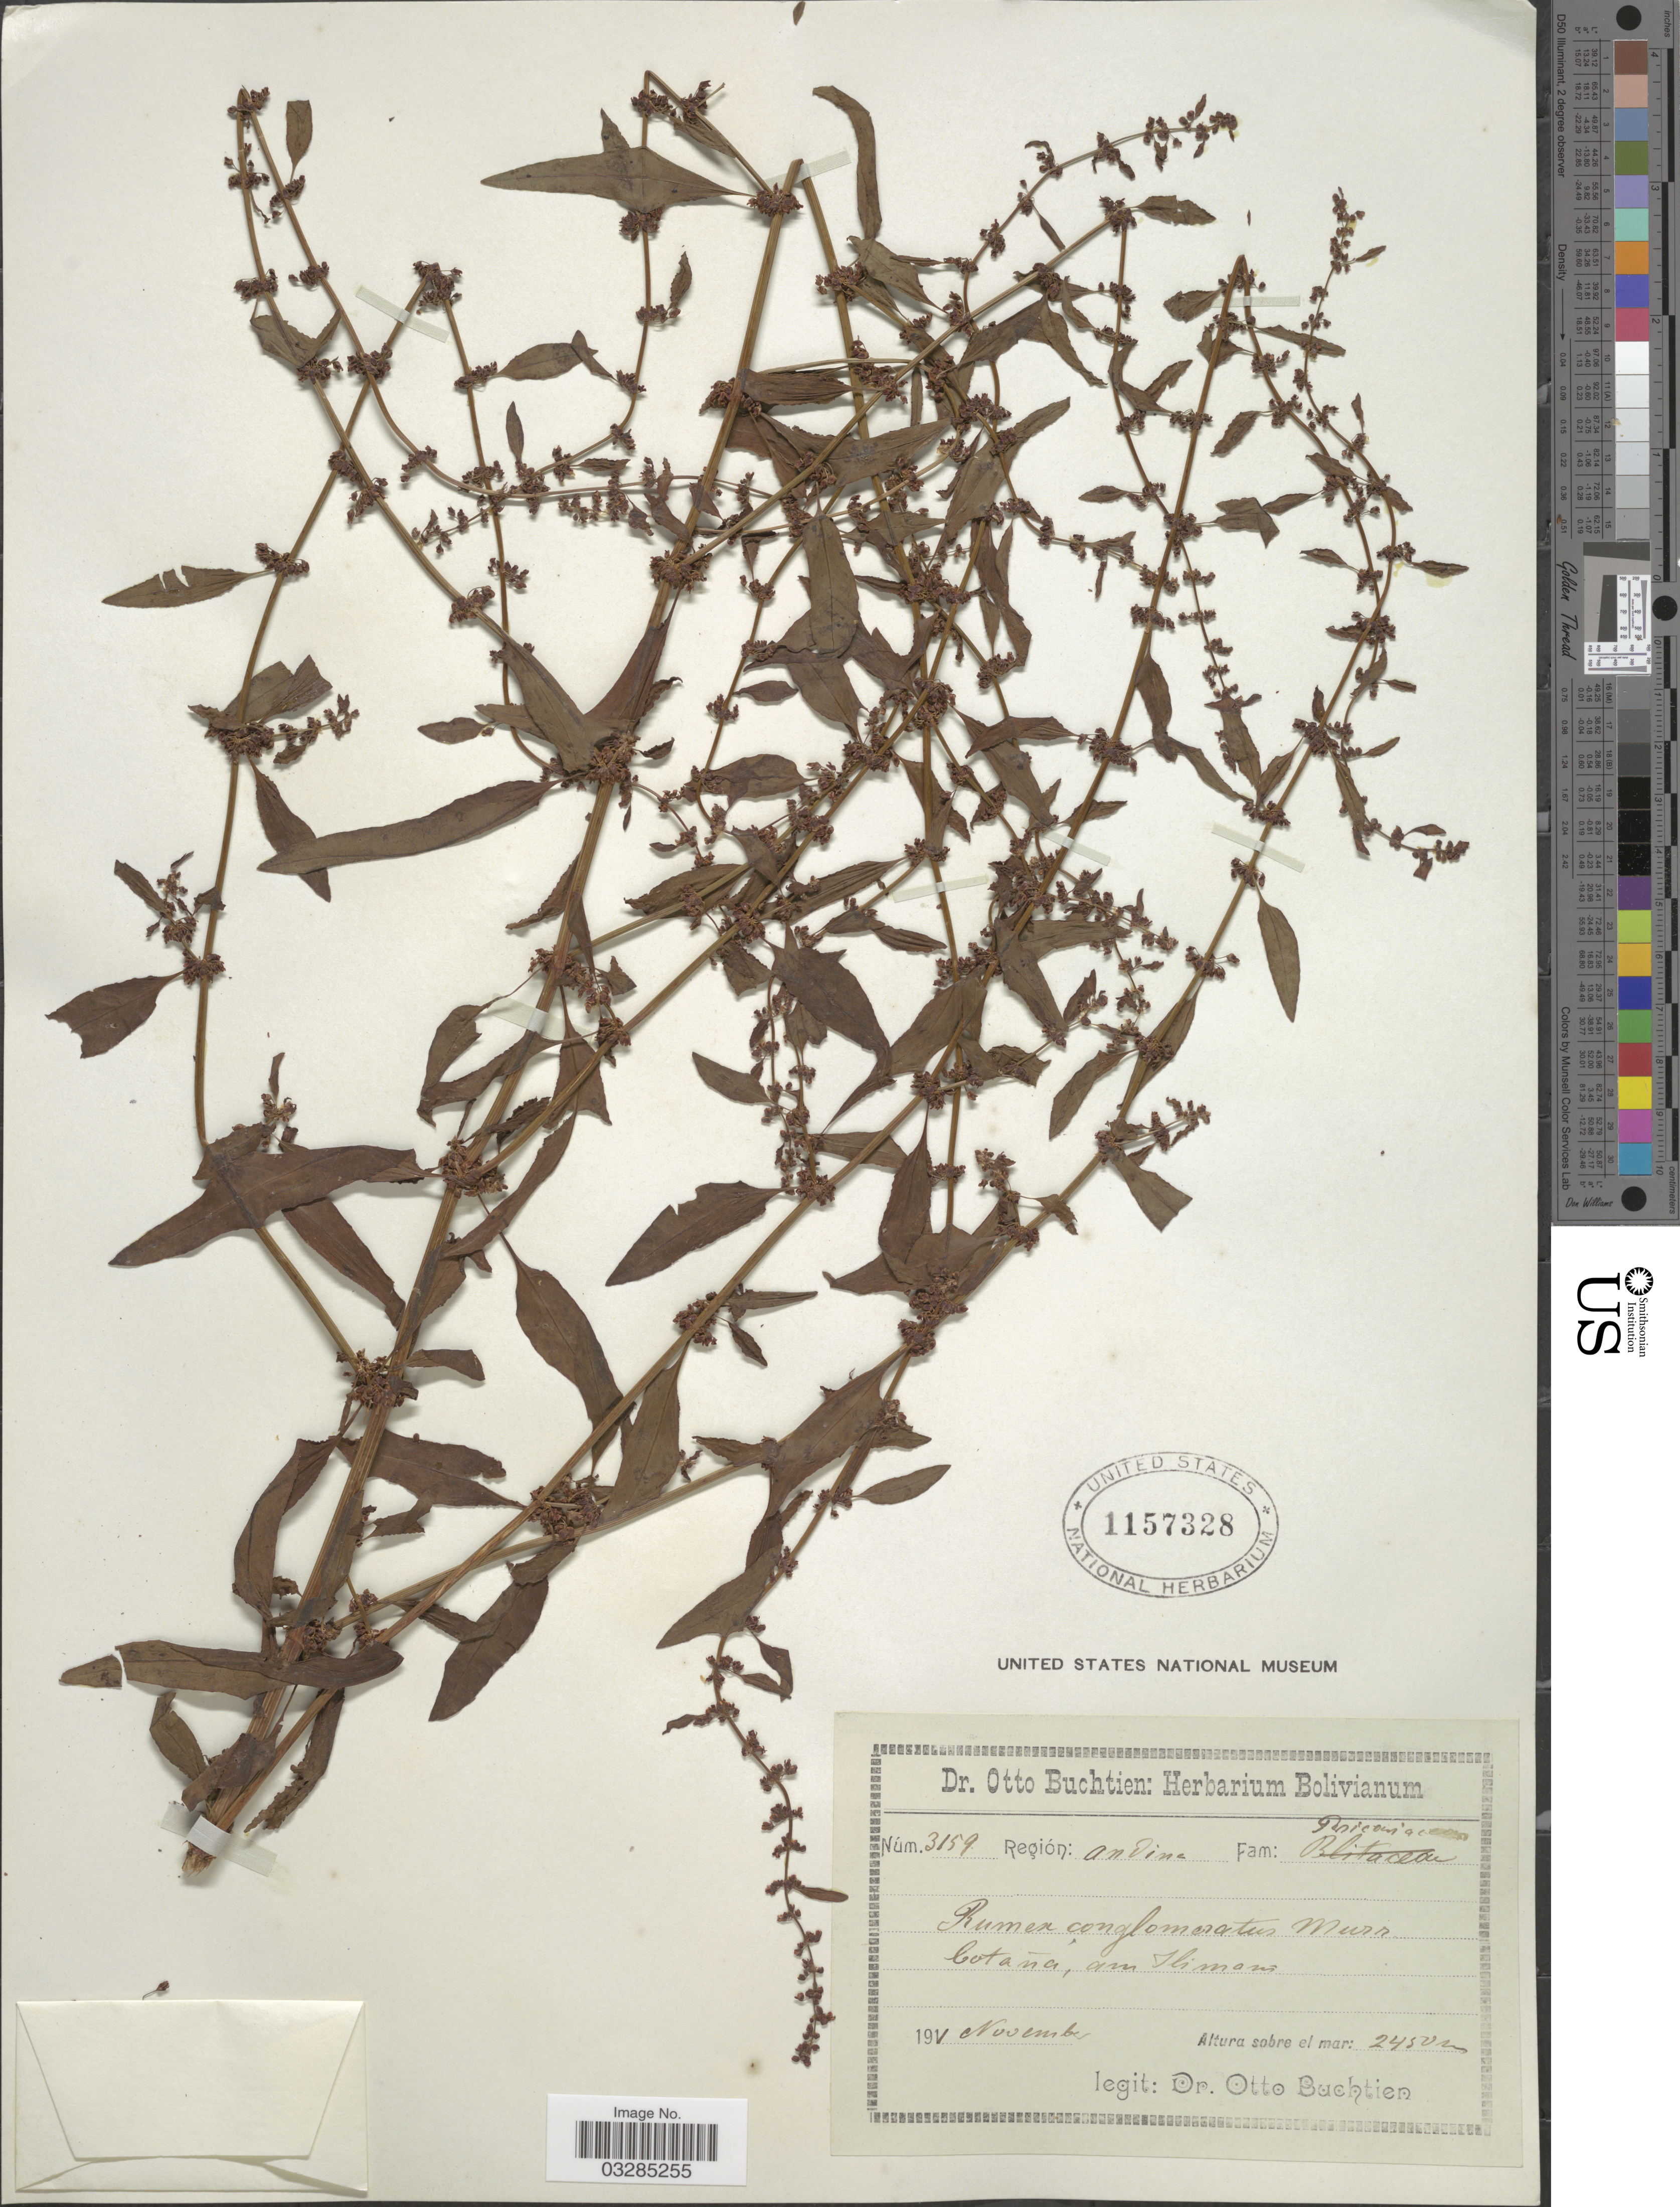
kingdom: Plantae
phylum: Tracheophyta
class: Magnoliopsida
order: Caryophyllales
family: Polygonaceae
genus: Rumex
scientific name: Rumex conglomeratus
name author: Murray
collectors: O. Buchtien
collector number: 3159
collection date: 1911-11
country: Bolivia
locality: Región: andina. Cotaña am Illimani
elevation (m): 2450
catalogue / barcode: US 1157328